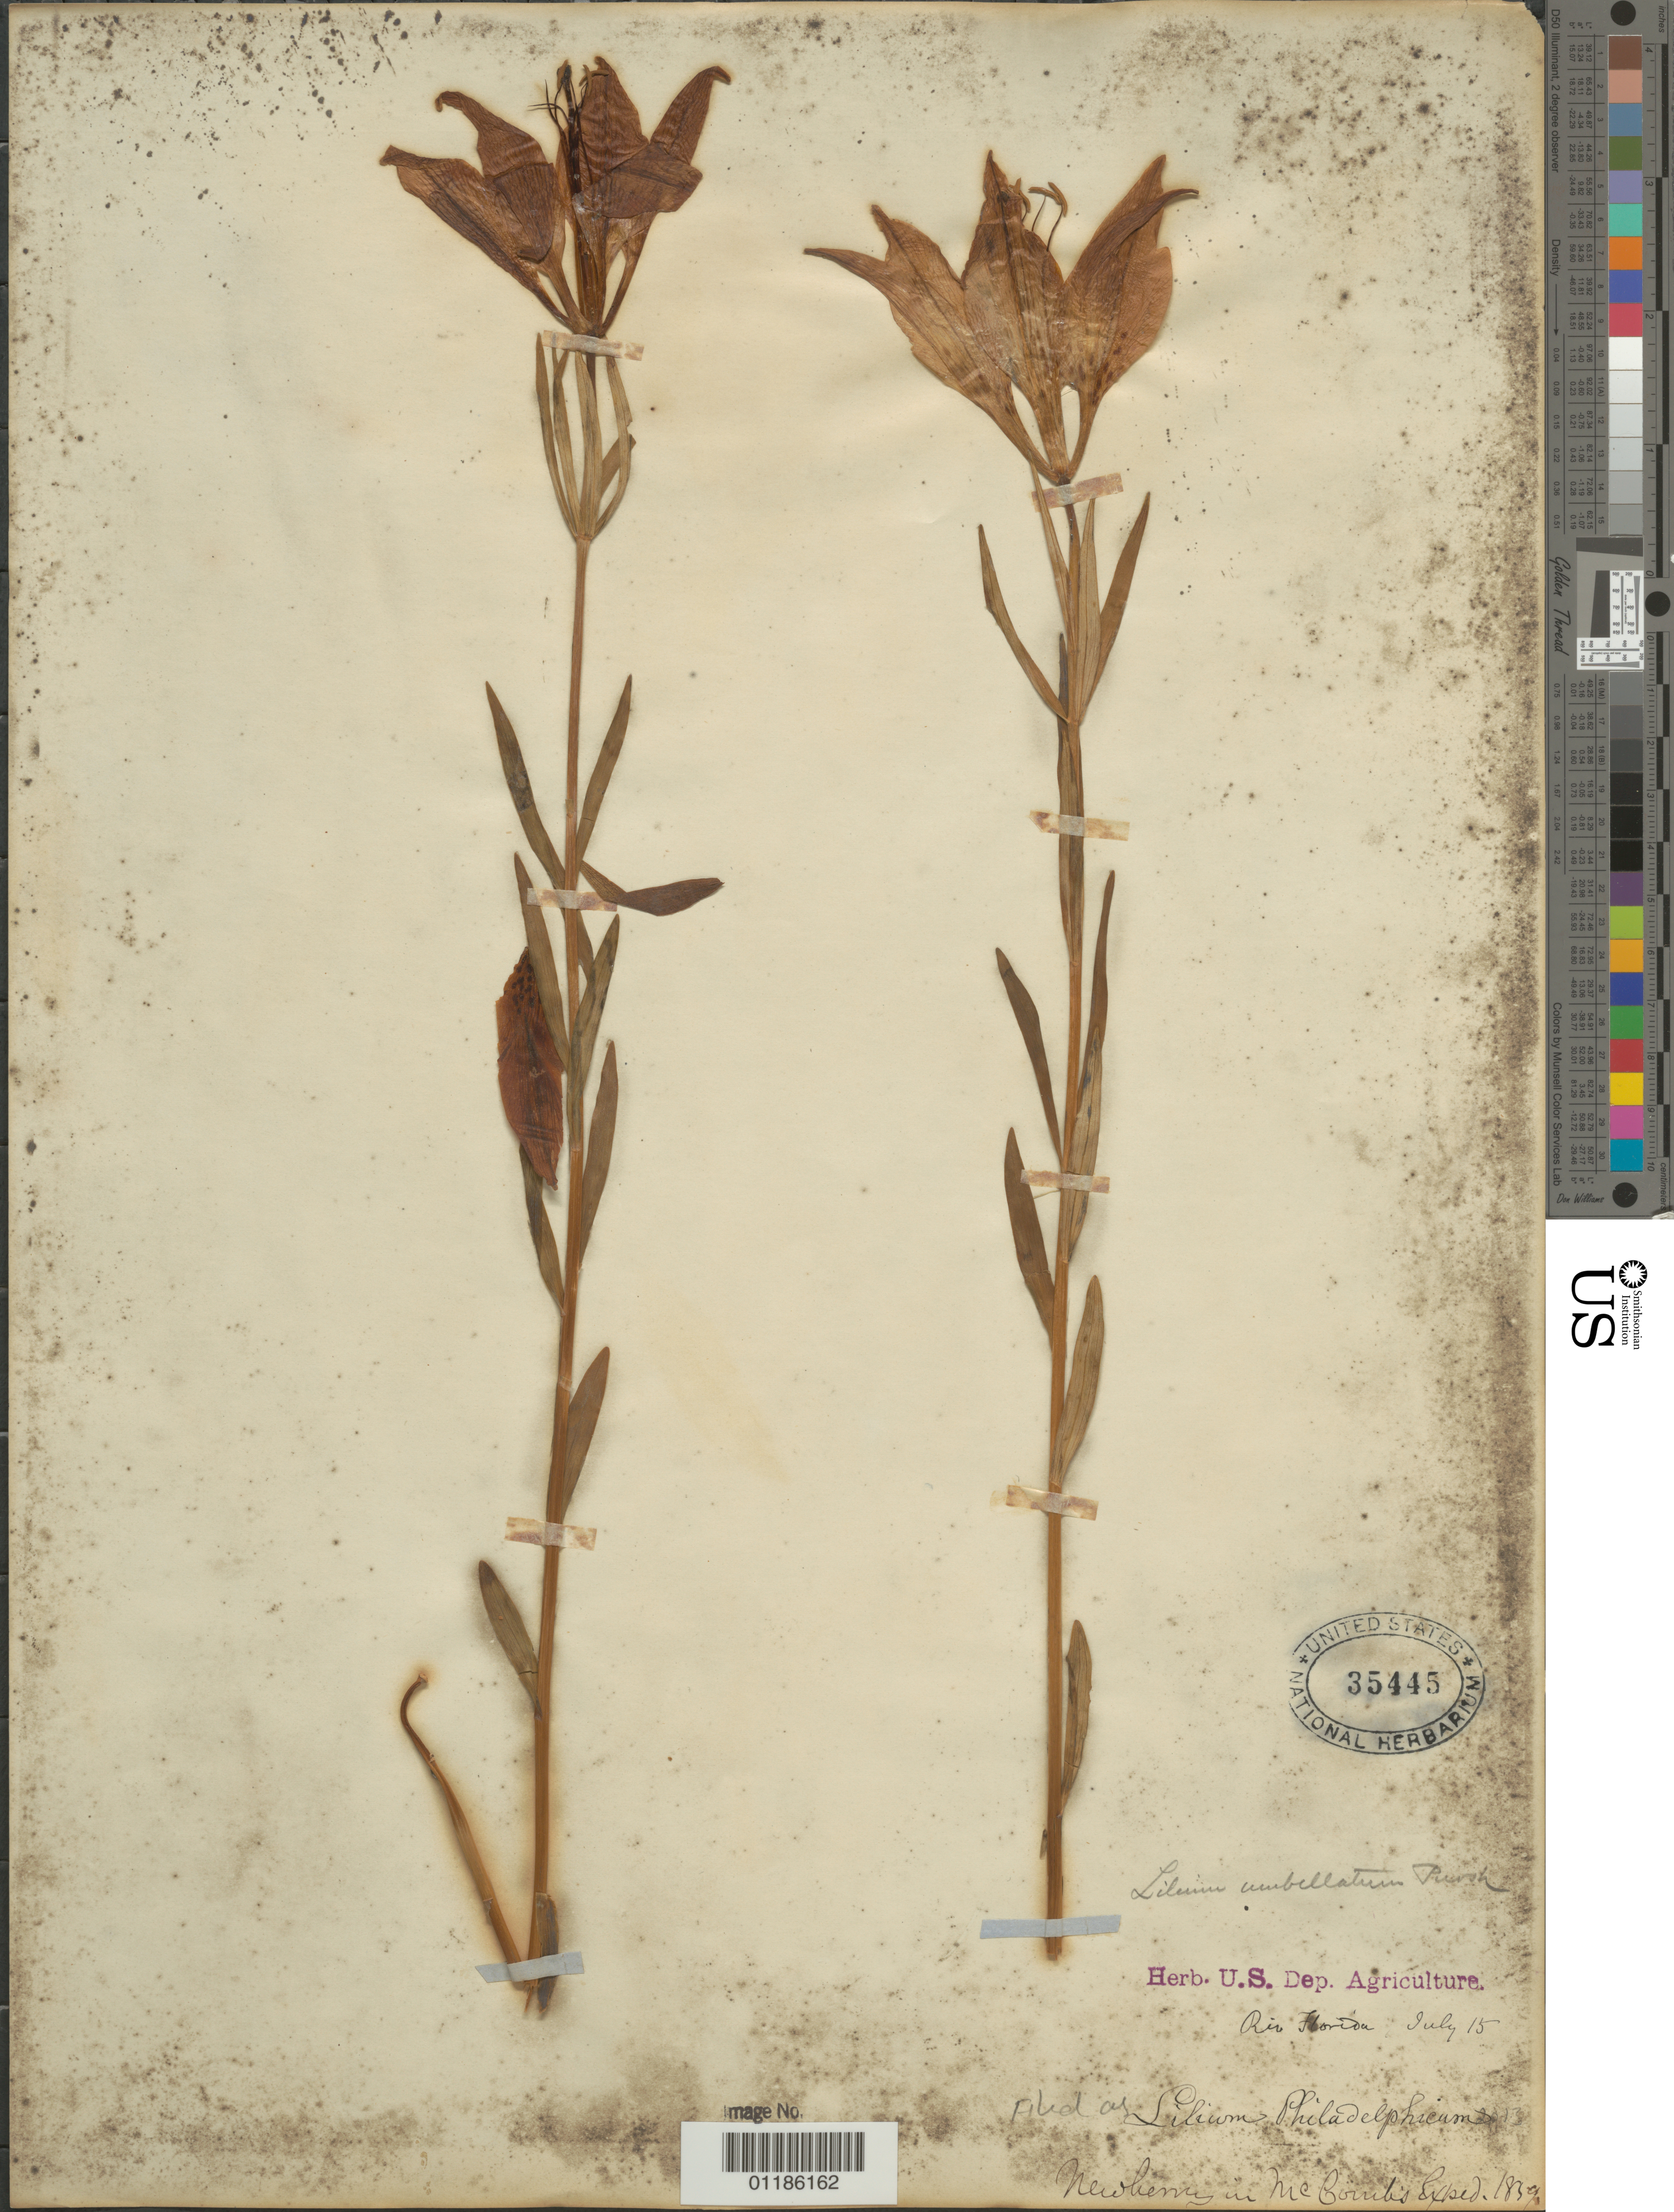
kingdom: Plantae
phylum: Tracheophyta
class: Liliopsida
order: Liliales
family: Liliaceae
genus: Lilium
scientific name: Lilium philadelphicum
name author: L.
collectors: Newberry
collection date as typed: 1859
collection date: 1859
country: United States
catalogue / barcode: US 35445